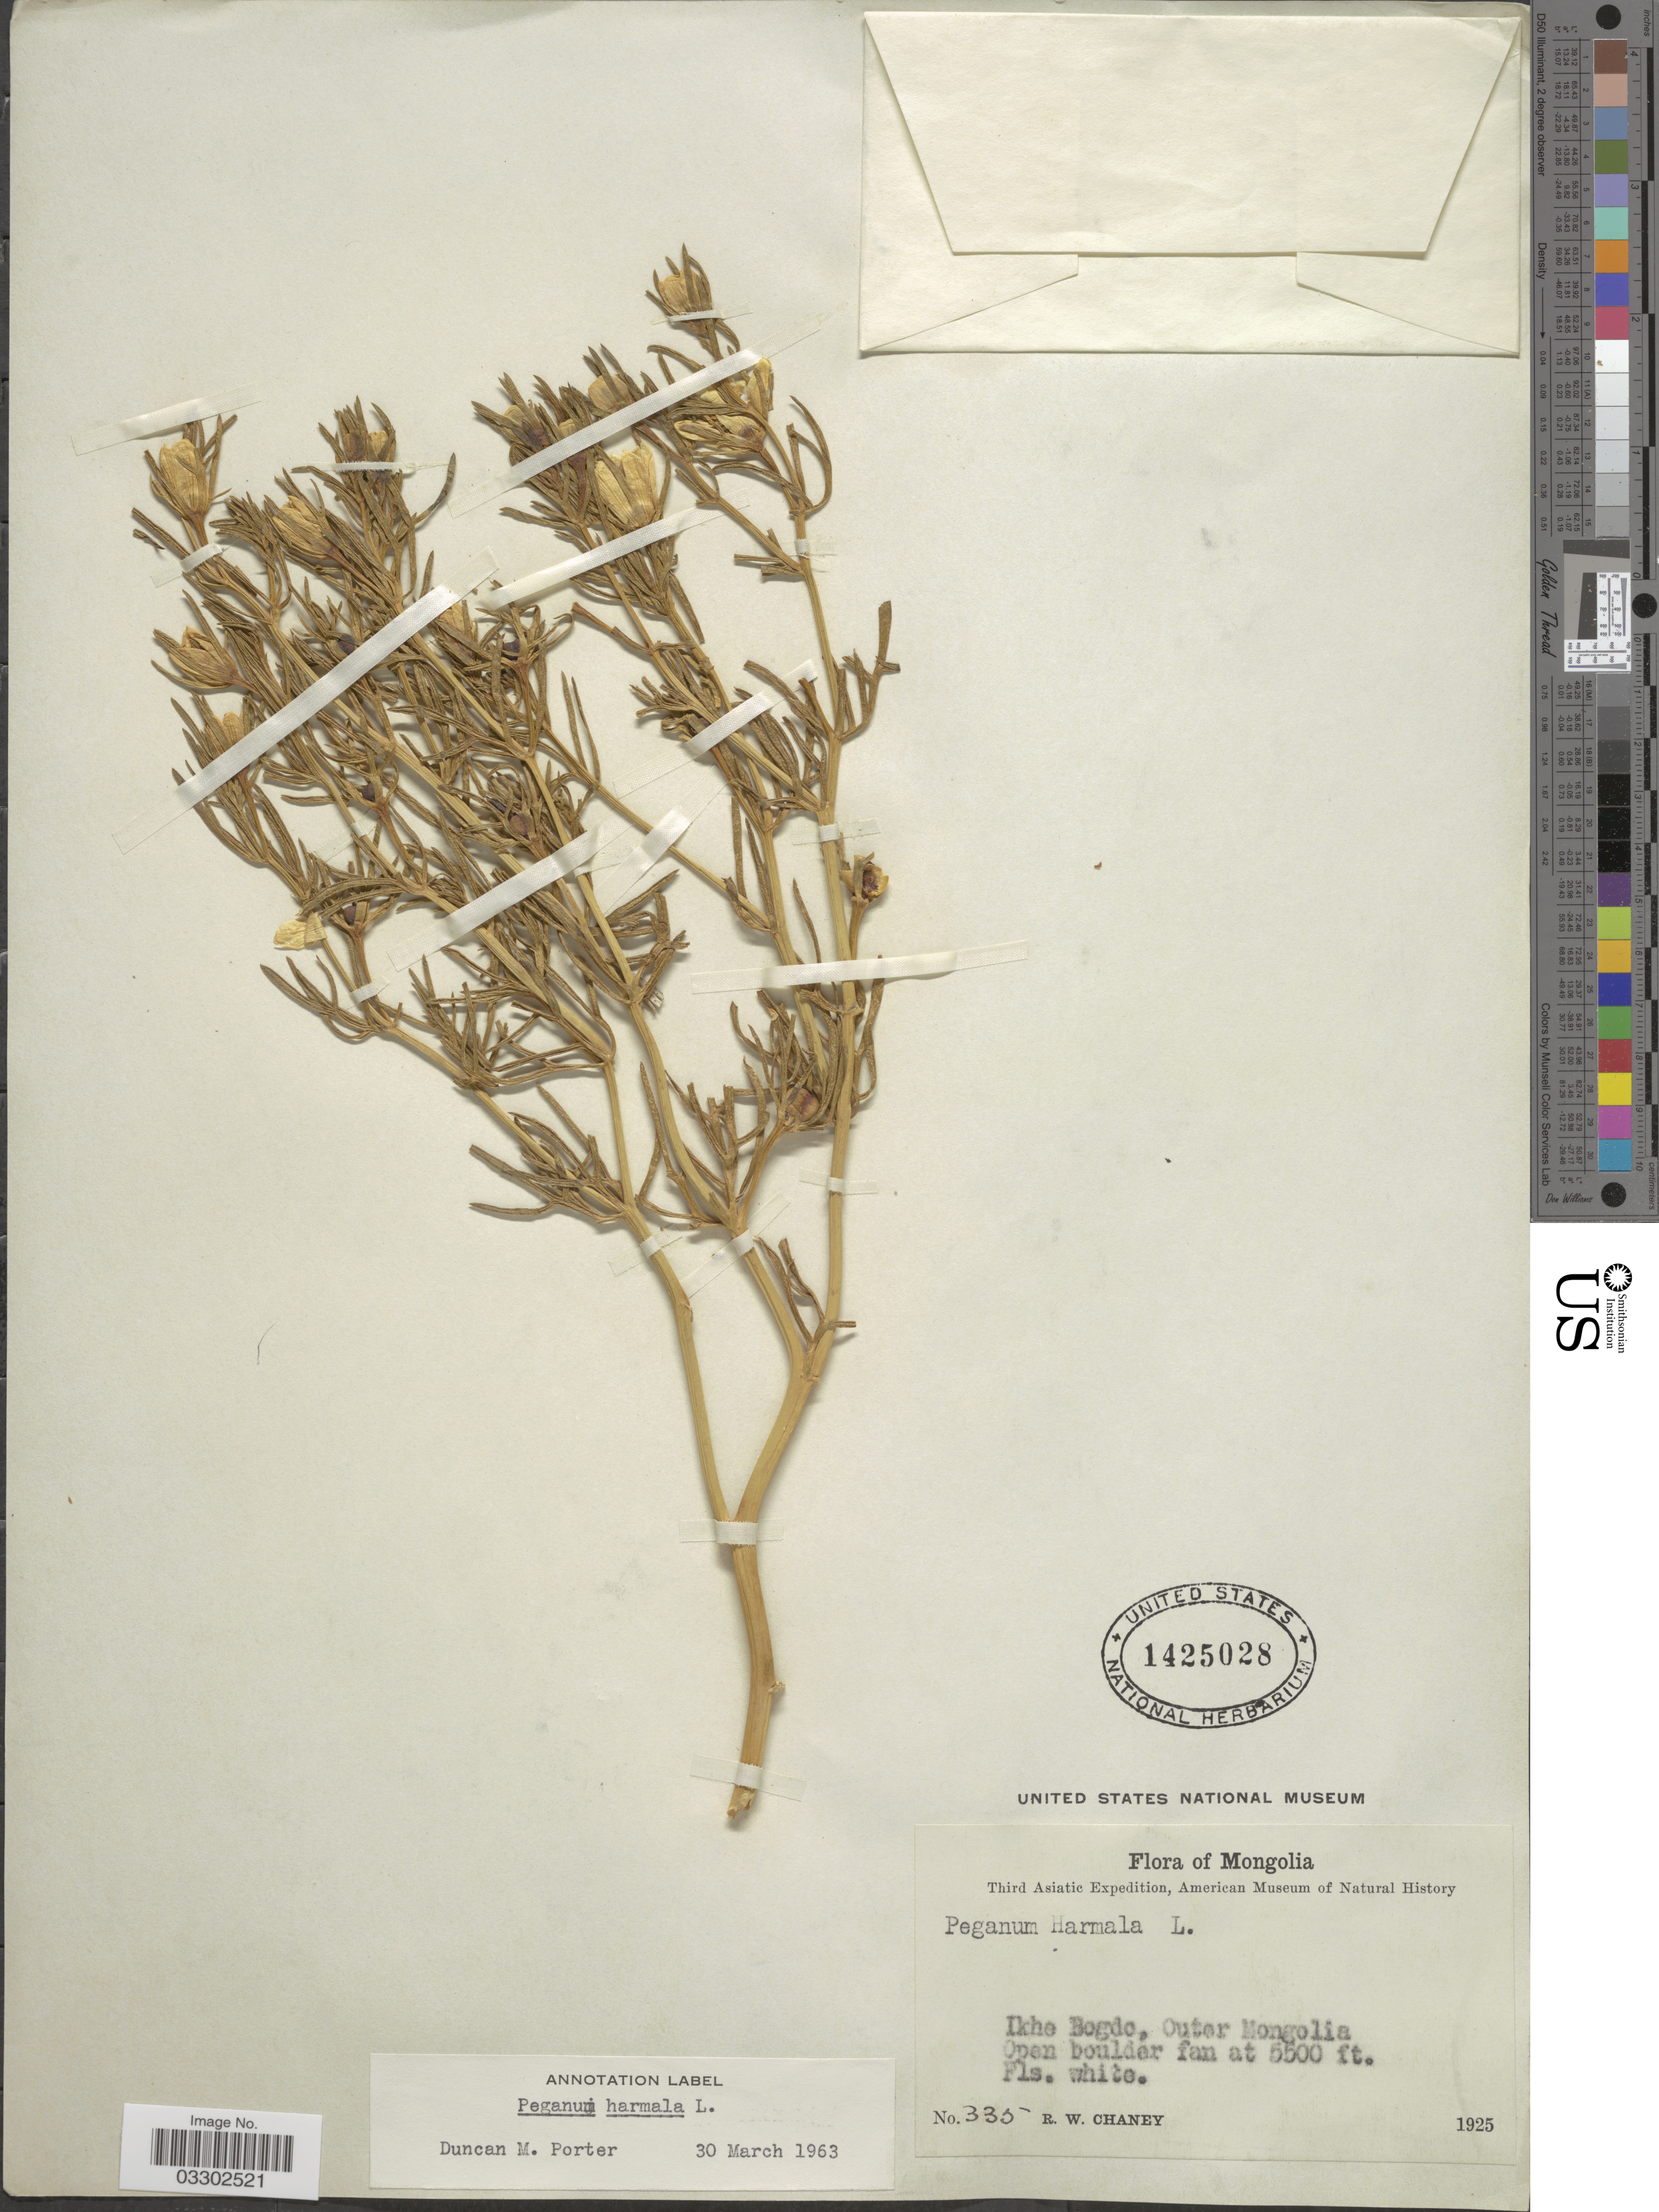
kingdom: Plantae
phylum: Tracheophyta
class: Magnoliopsida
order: Sapindales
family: Tetradiclidaceae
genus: Peganum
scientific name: Peganum harmala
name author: L.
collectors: R. Chaney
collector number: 335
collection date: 1925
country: Mongolia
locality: Ikhe Bogdo, Outer Mongolia.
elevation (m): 1676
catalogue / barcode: US 1425028